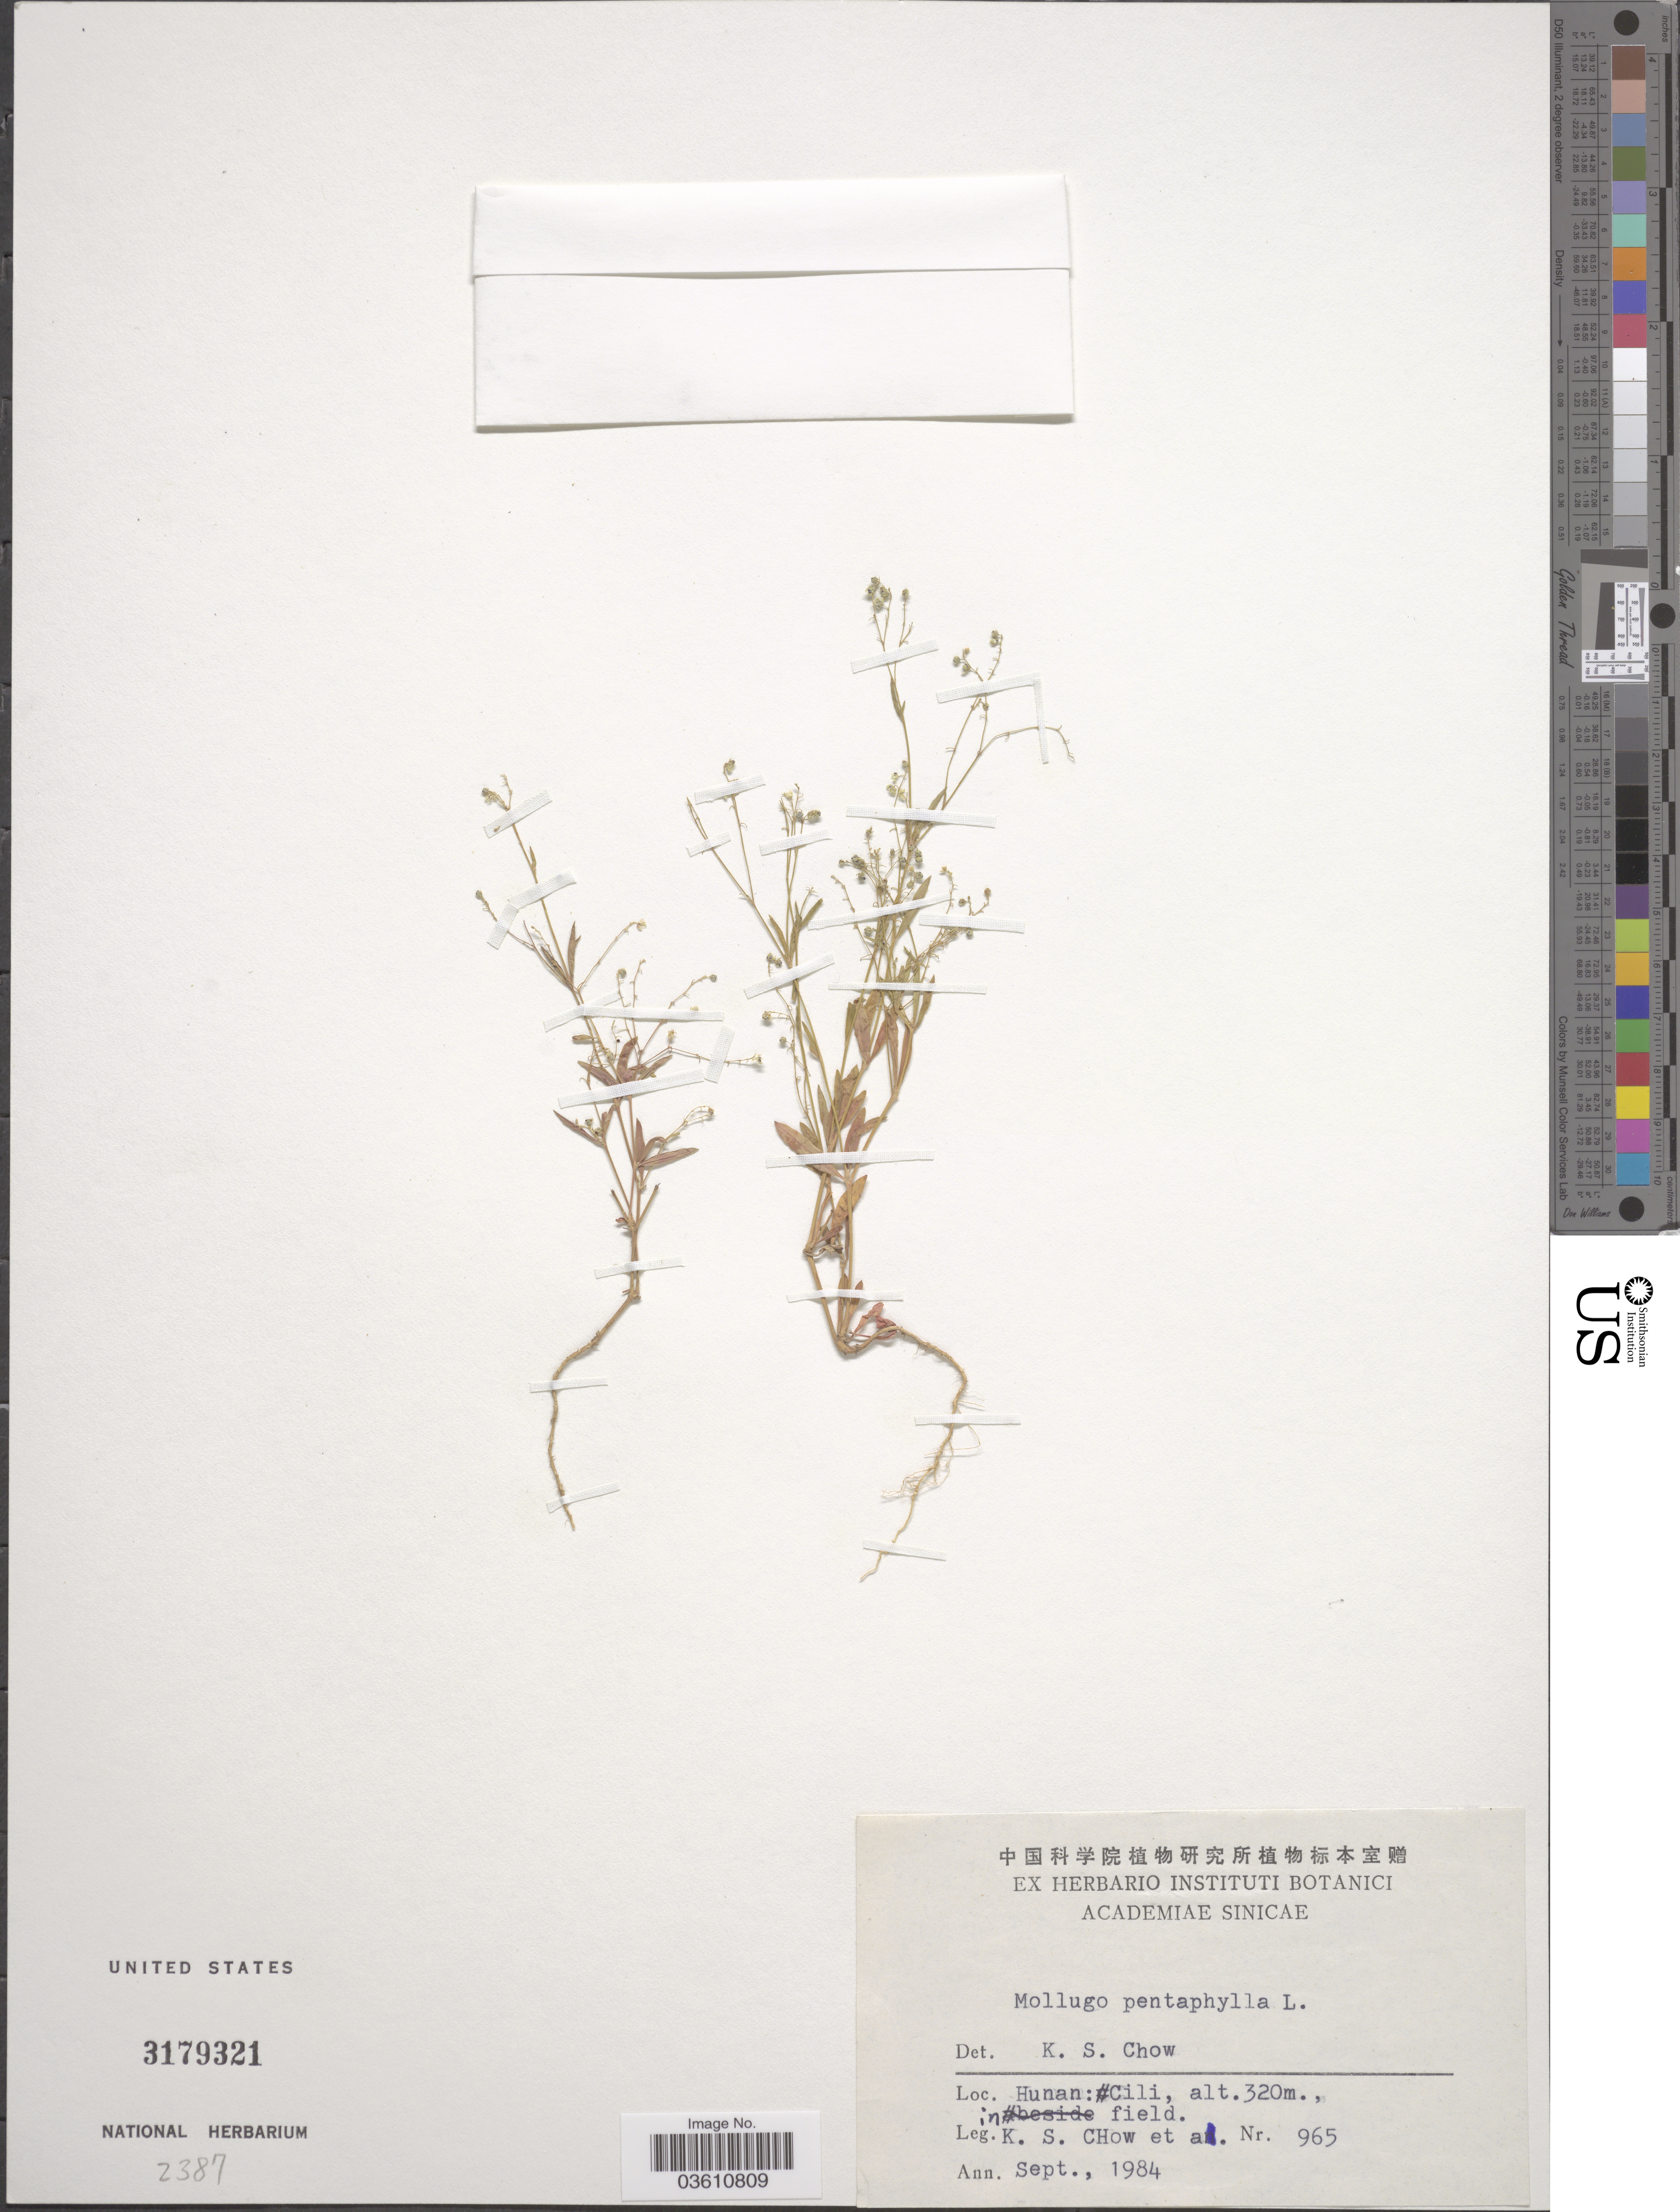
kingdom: Plantae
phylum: Tracheophyta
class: Magnoliopsida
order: Caryophyllales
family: Molluginaceae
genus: Trigastrotheca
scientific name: Trigastrotheca pentaphylla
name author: (L.) Thulin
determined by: Strong, Mark T., (BOT), Smithsonian Institution - National Museum of Natural History (UNITED STATES)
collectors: K. S. Chow & et al.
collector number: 965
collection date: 1984-09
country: China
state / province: Hunan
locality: Cili.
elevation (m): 320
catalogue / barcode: US 3179321